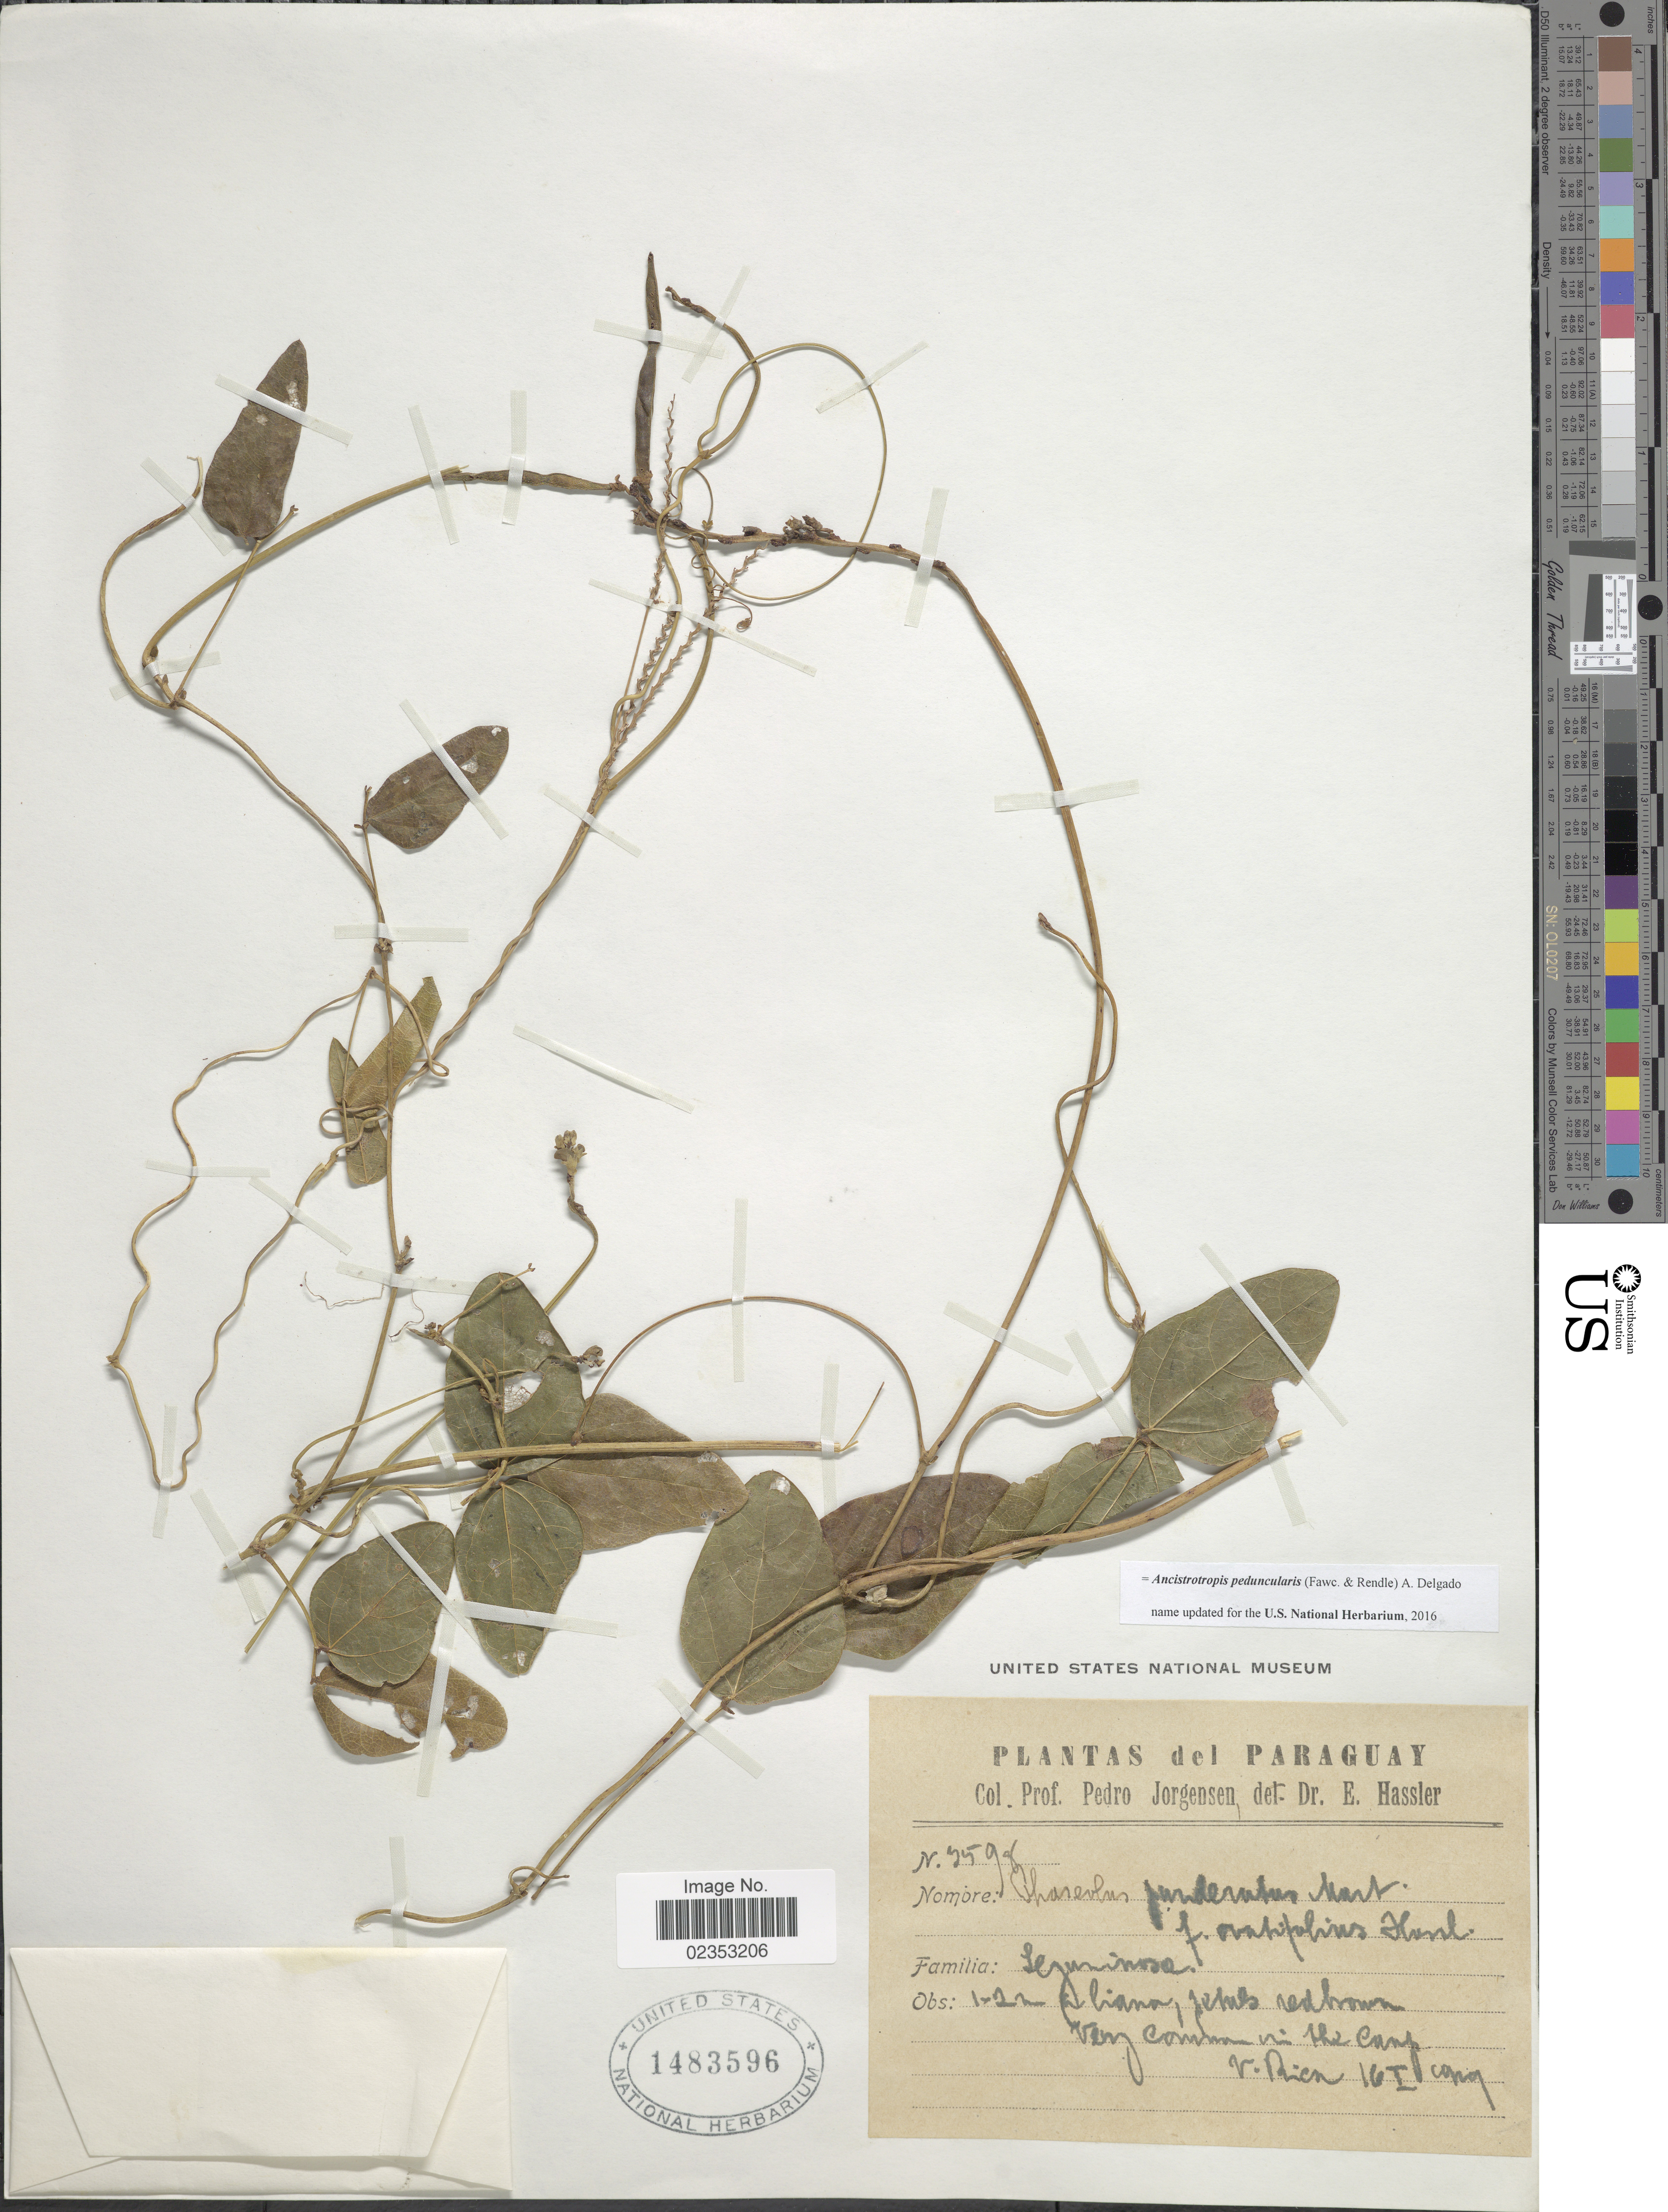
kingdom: Plantae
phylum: Tracheophyta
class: Magnoliopsida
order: Fabales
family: Fabaceae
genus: Ancistrotropis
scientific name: Ancistrotropis peduncularis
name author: (Fawc. & Rendle) A. Delgado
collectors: P. Jörgensen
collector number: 3598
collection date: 1929-01-16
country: Paraguay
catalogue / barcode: US 1483596